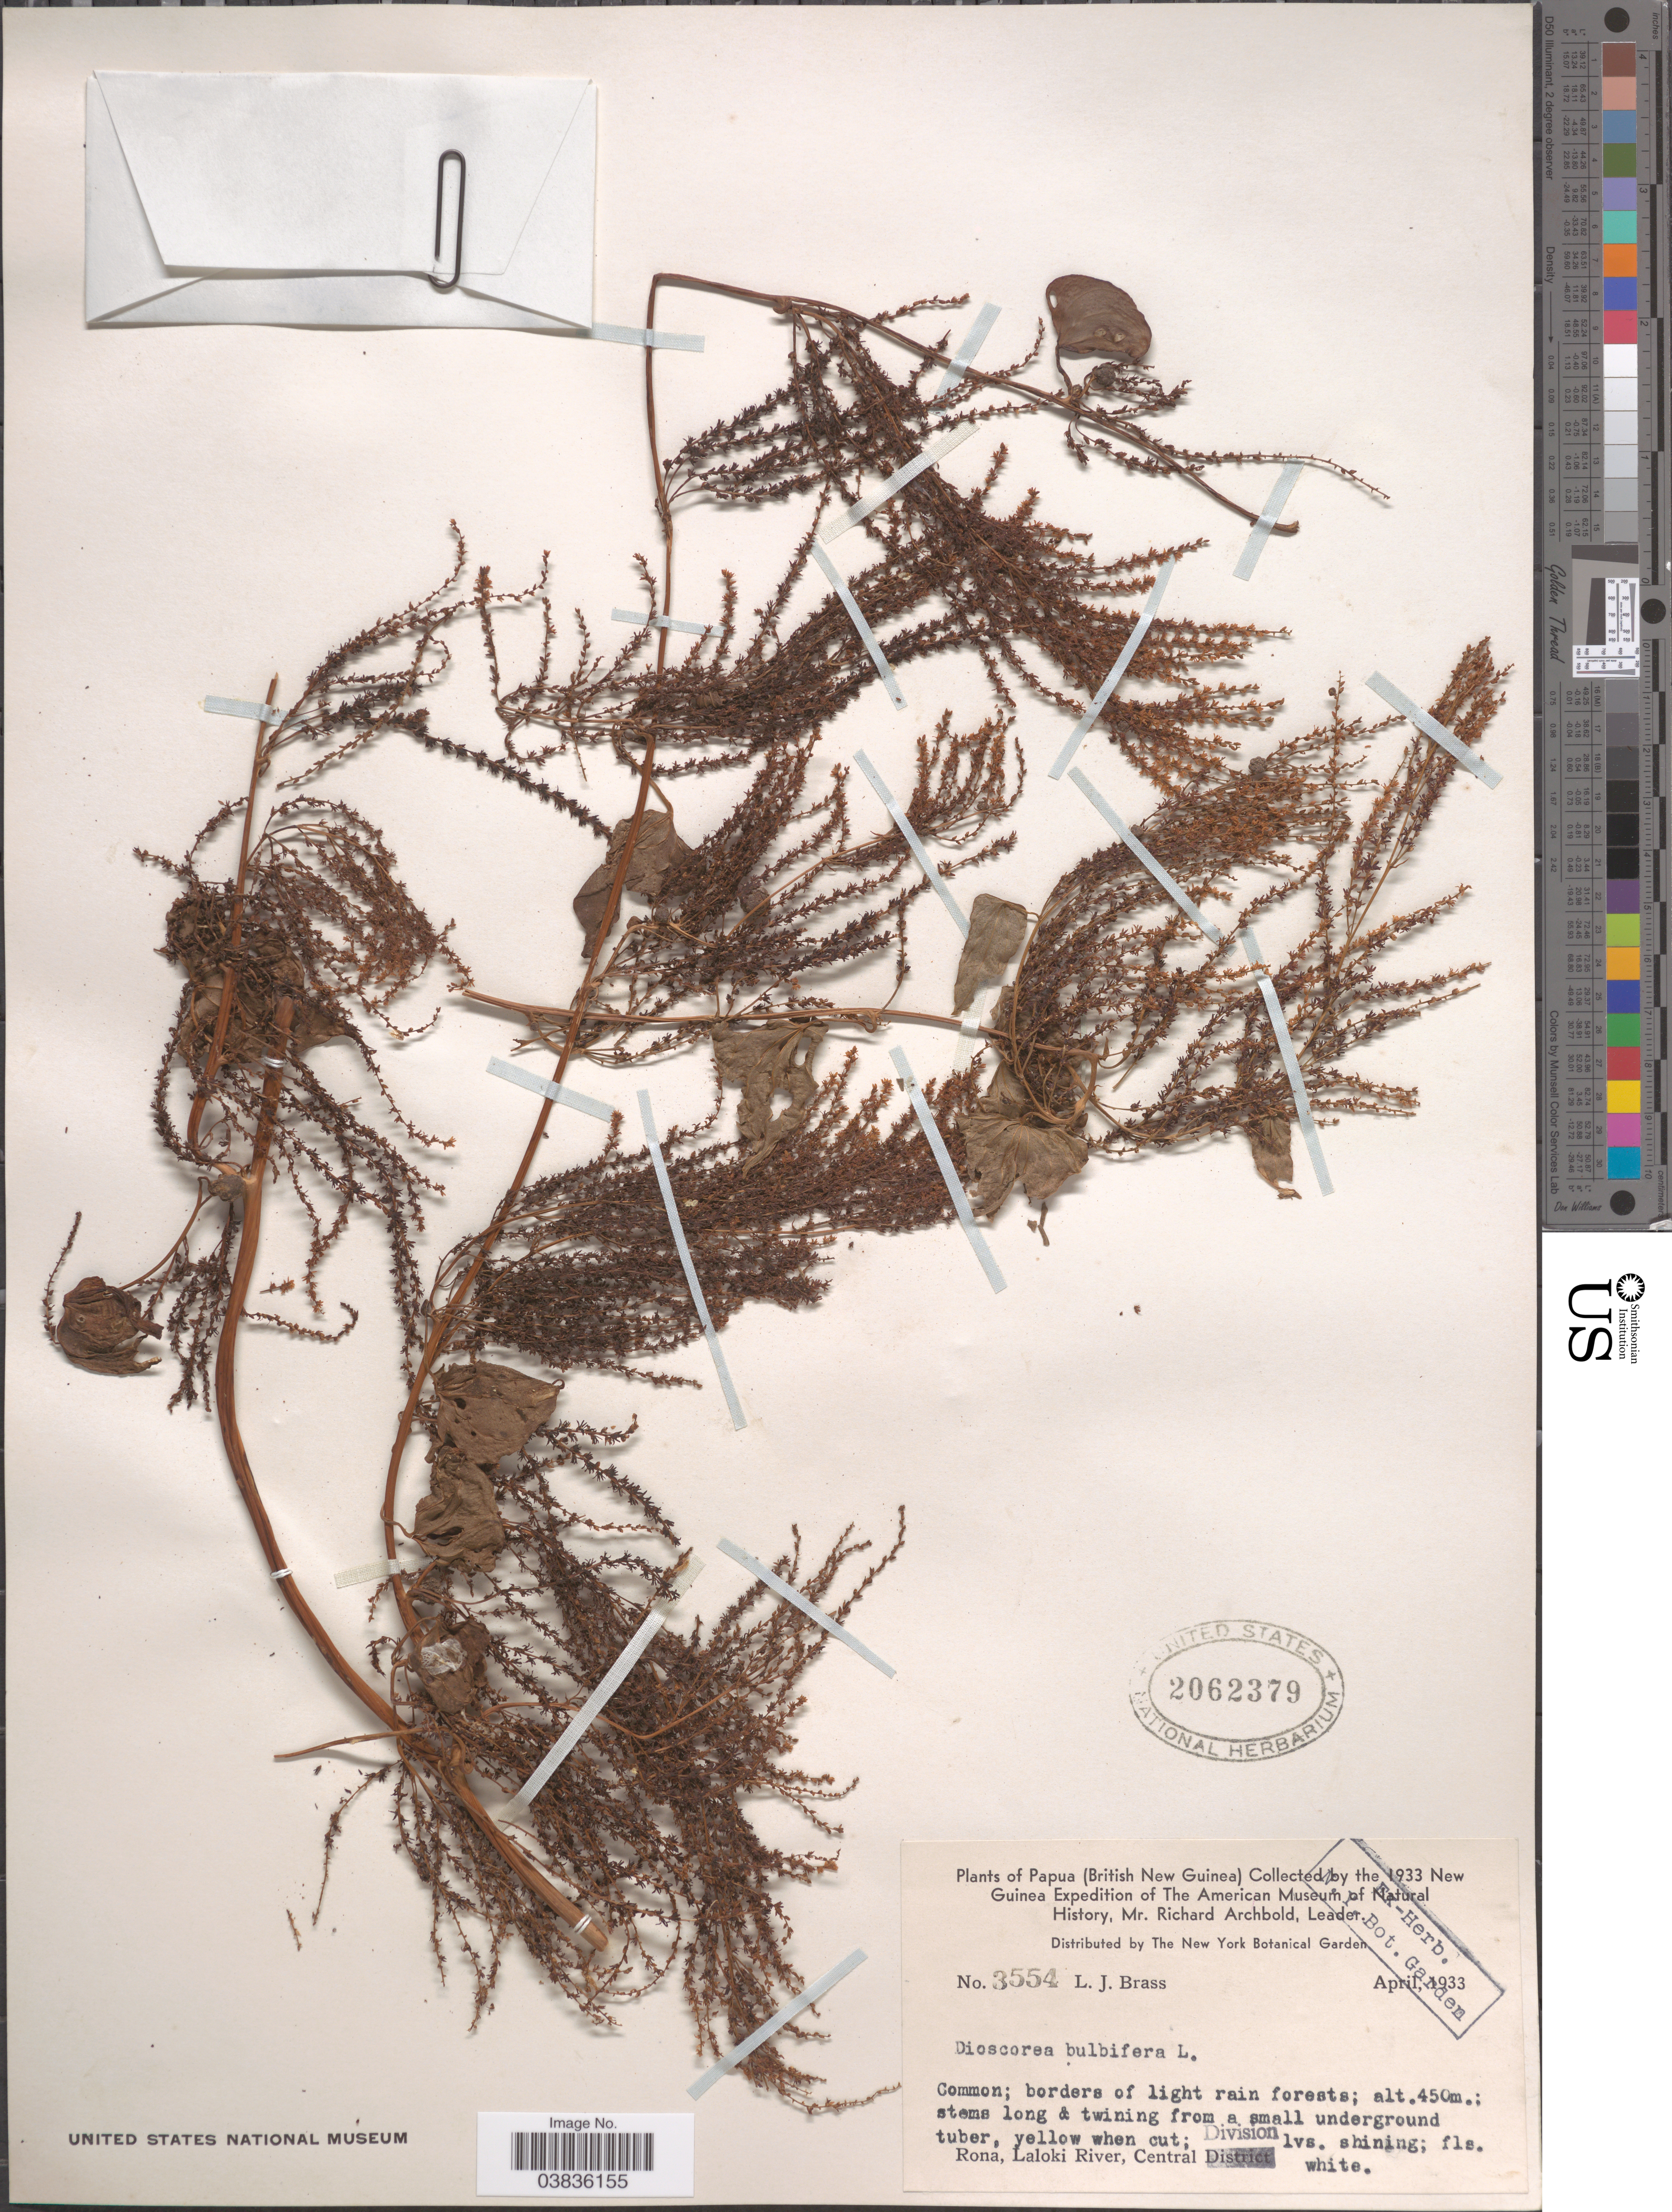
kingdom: Plantae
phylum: Tracheophyta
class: Liliopsida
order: Dioscoreales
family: Dioscoreaceae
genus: Dioscorea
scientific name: Dioscorea bulbifera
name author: L.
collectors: L. J. Brass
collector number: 3554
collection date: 1933-04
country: Papua New Guinea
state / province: Central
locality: Papua (British New Guinea). Rona, Laloki River, Central Division.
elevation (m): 450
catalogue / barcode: US 2062379